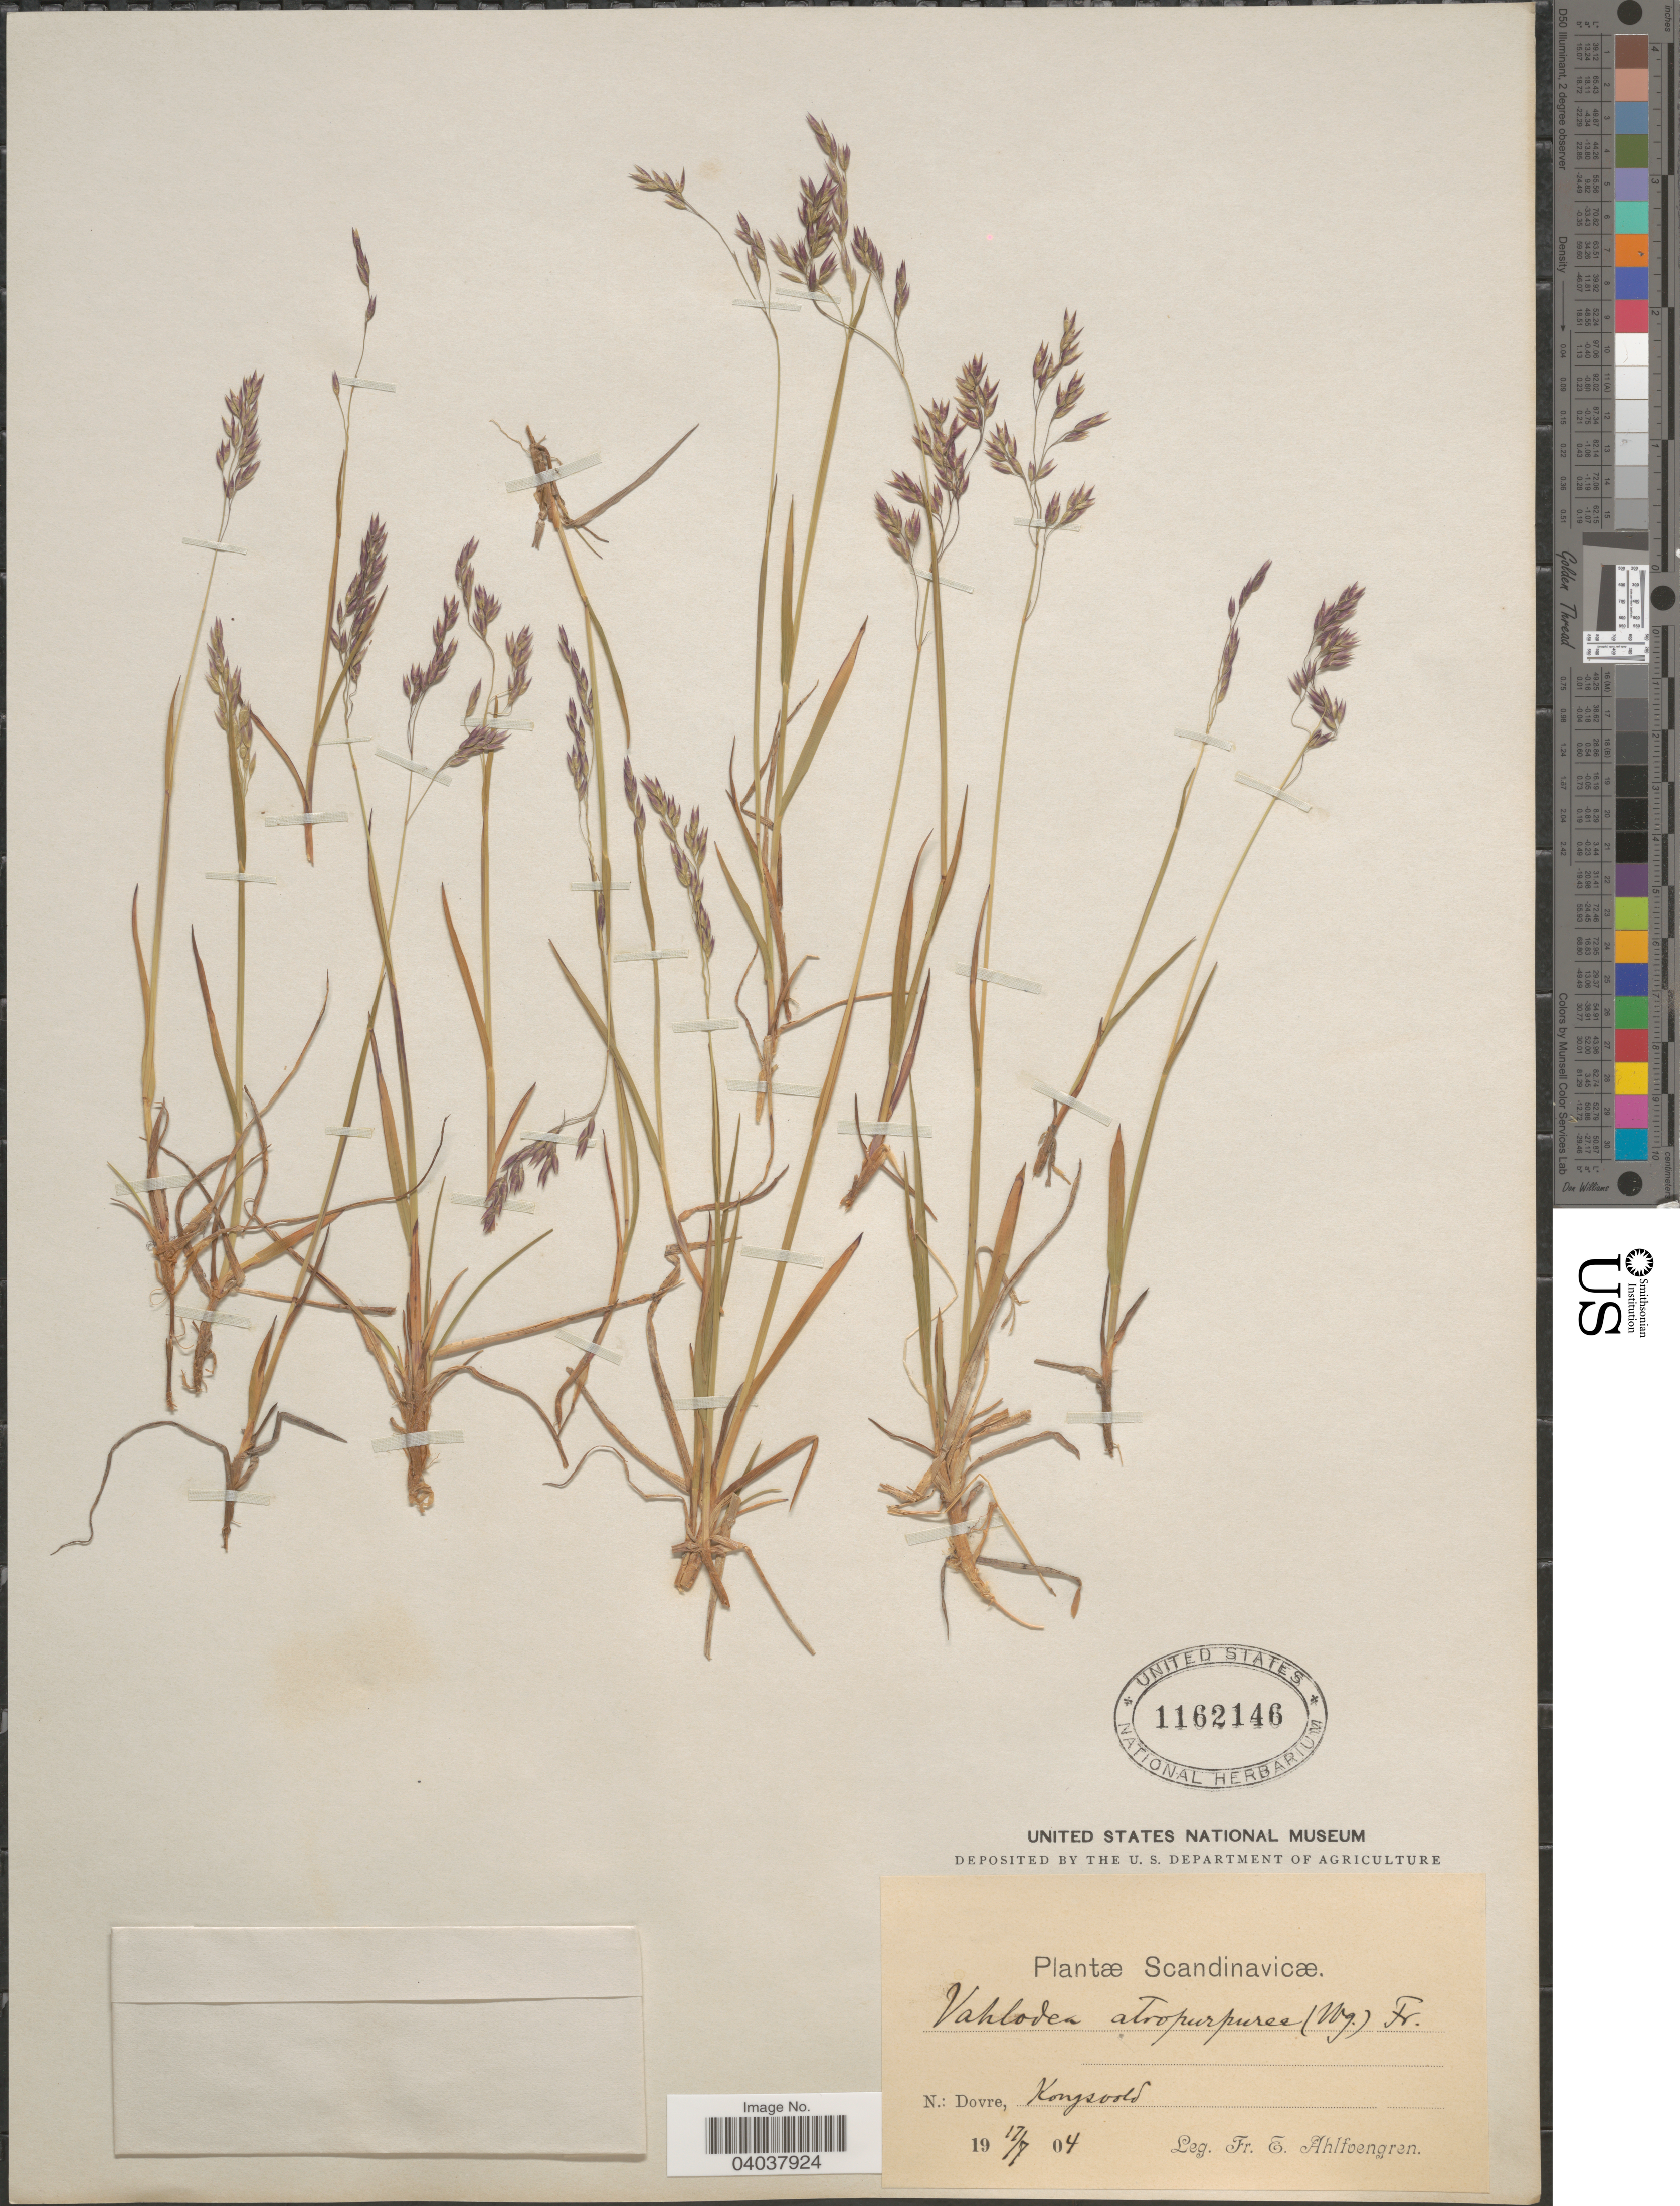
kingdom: Plantae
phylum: Tracheophyta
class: Liliopsida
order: Poales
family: Poaceae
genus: Vahlodea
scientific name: Vahlodea atropurpurea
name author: (Wahlenb.) Fr. ex Hartm.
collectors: E. Ahlfvengren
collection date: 1904-07-17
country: Norway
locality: Scandinavicæ. N.: Dovre, Kongsvold.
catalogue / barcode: US 1162146